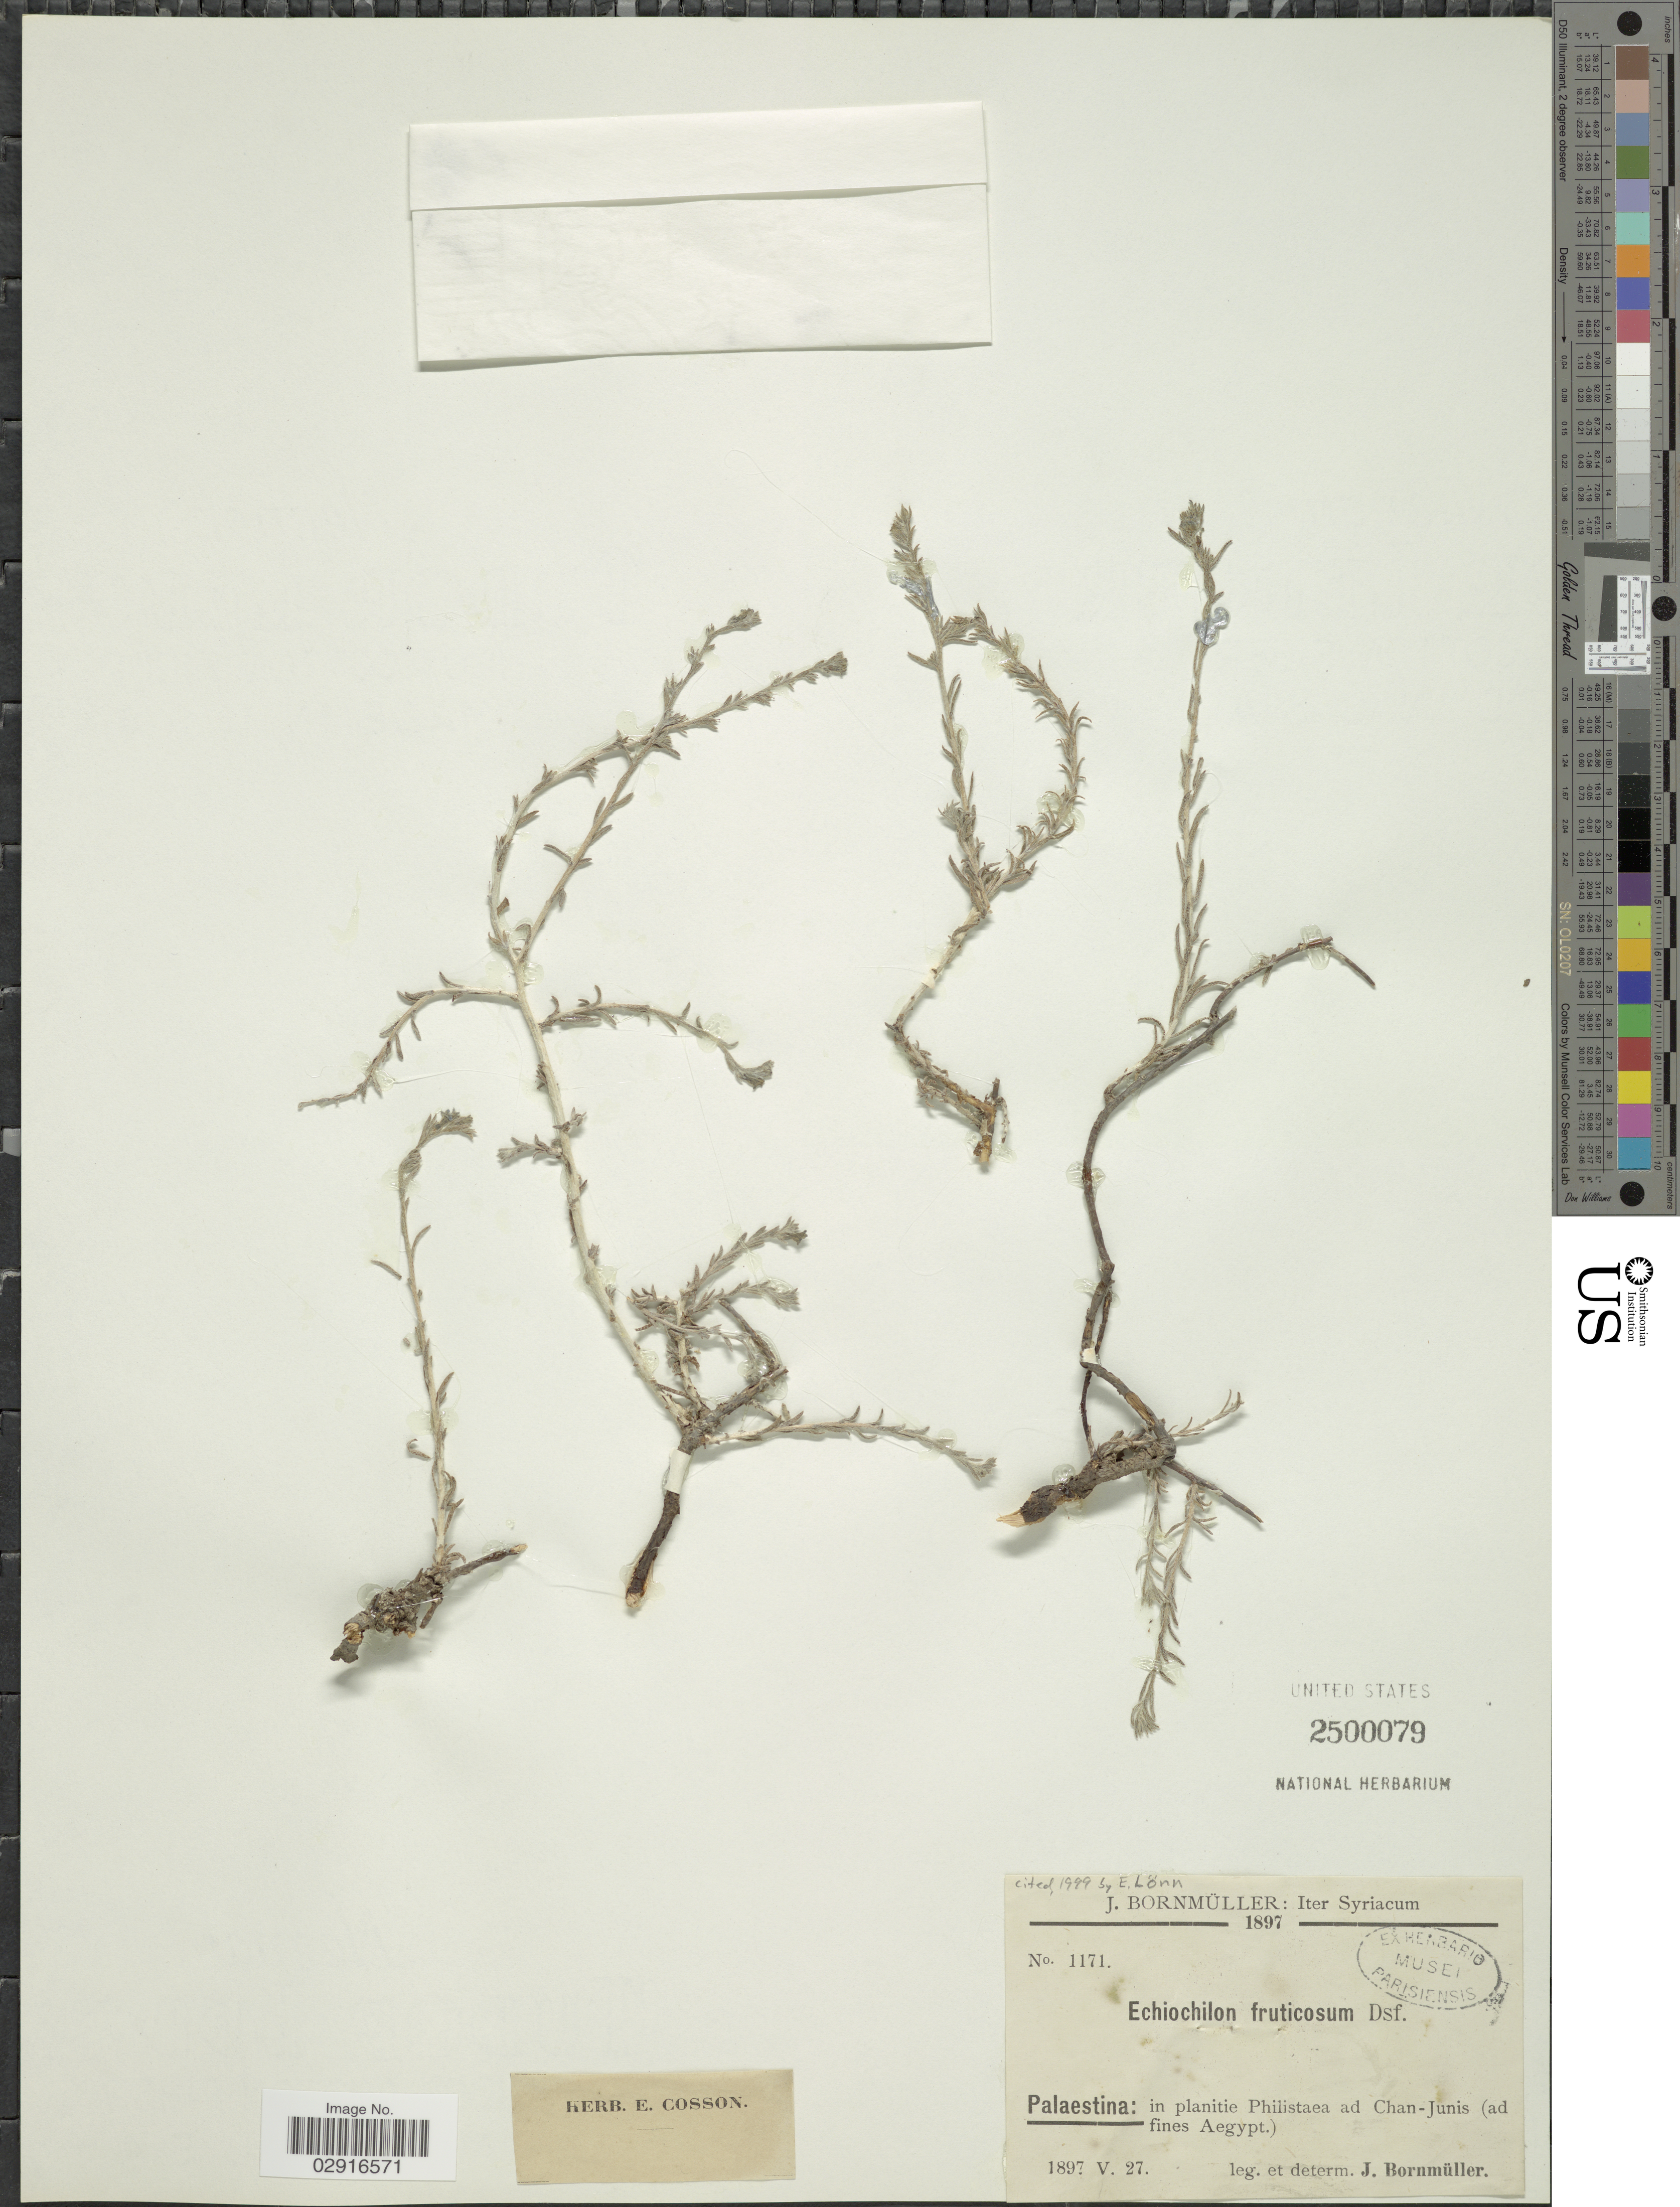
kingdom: Plantae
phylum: Tracheophyta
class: Magnoliopsida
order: Boraginales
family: Boraginaceae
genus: Echiochilon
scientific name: Echiochilon fruticosum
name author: Desf.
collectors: J. Bornmüller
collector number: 1171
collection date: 1897-05-27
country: Israel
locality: Palaestina: in planitie Philistaea ad Chan-Junis (ad fines Aegypt).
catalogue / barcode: US 2500079